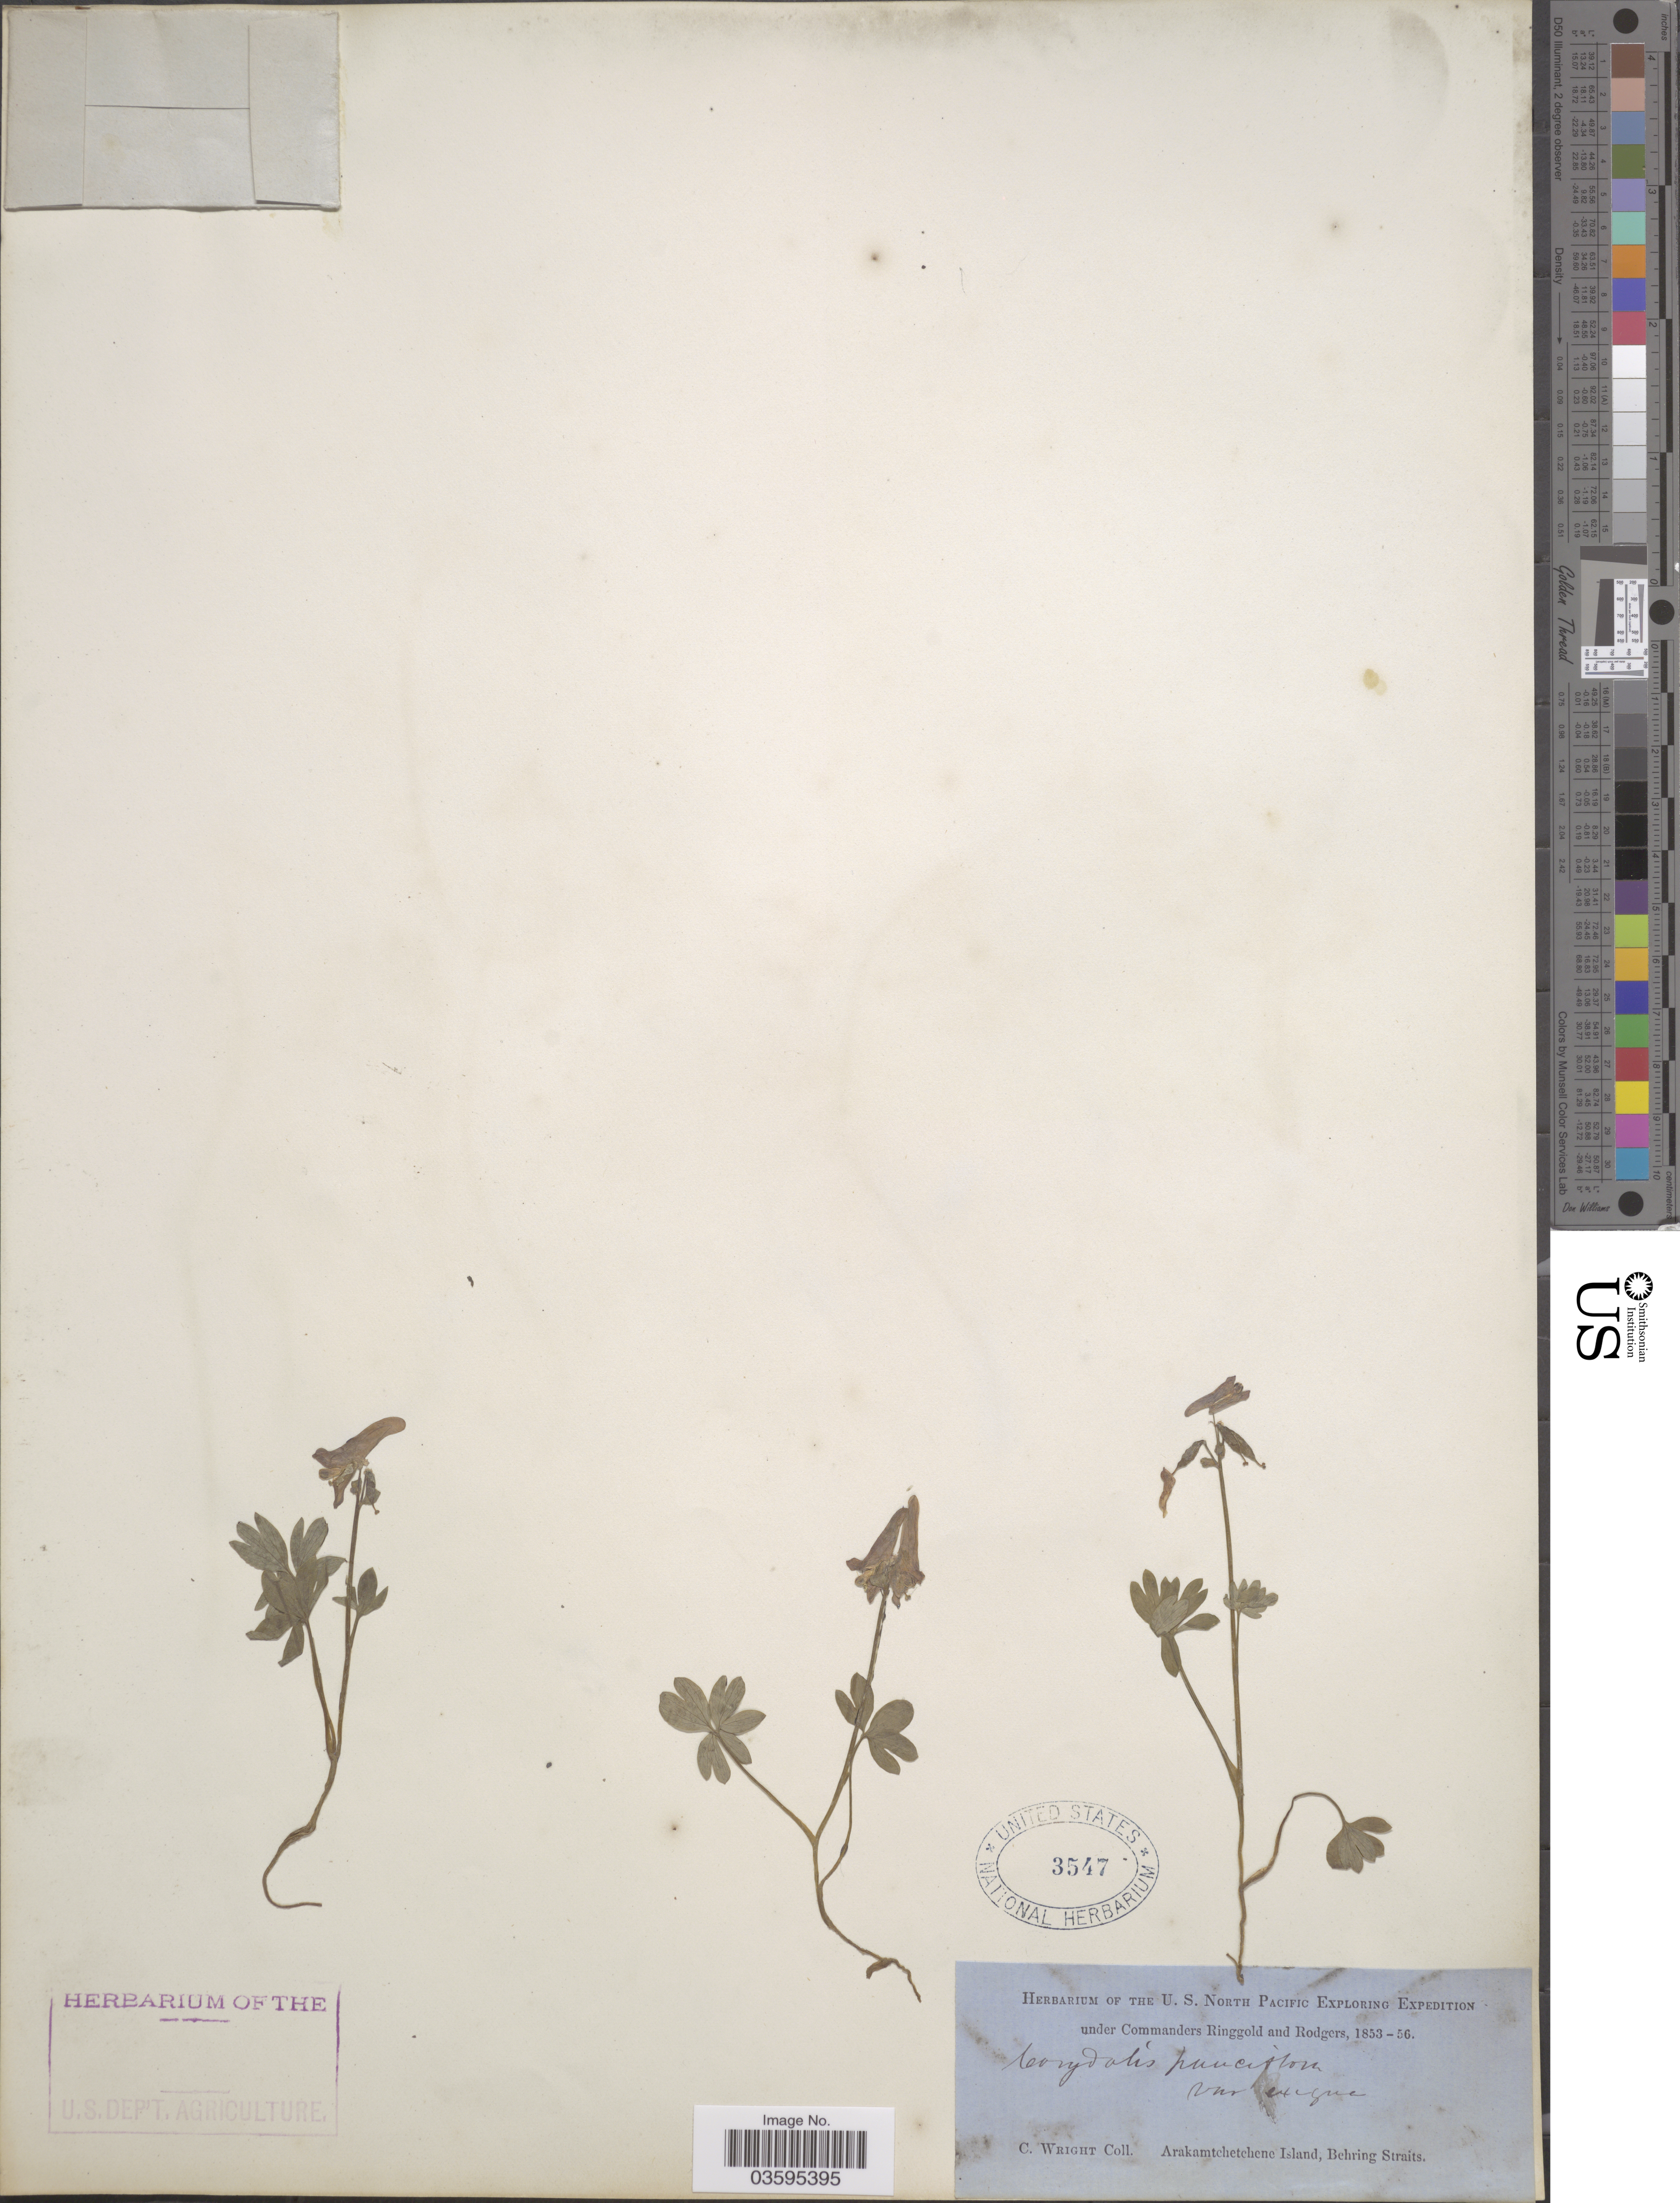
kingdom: Plantae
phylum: Tracheophyta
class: Magnoliopsida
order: Ranunculales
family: Papaveraceae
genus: Corydalis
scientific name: Corydalis pauciflora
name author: (Stephan) Pers.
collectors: C. Wright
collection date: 1853/1856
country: Russian Federation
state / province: Chukotka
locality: Arakamtchetchene Island, Behring Straits.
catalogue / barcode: US 3547